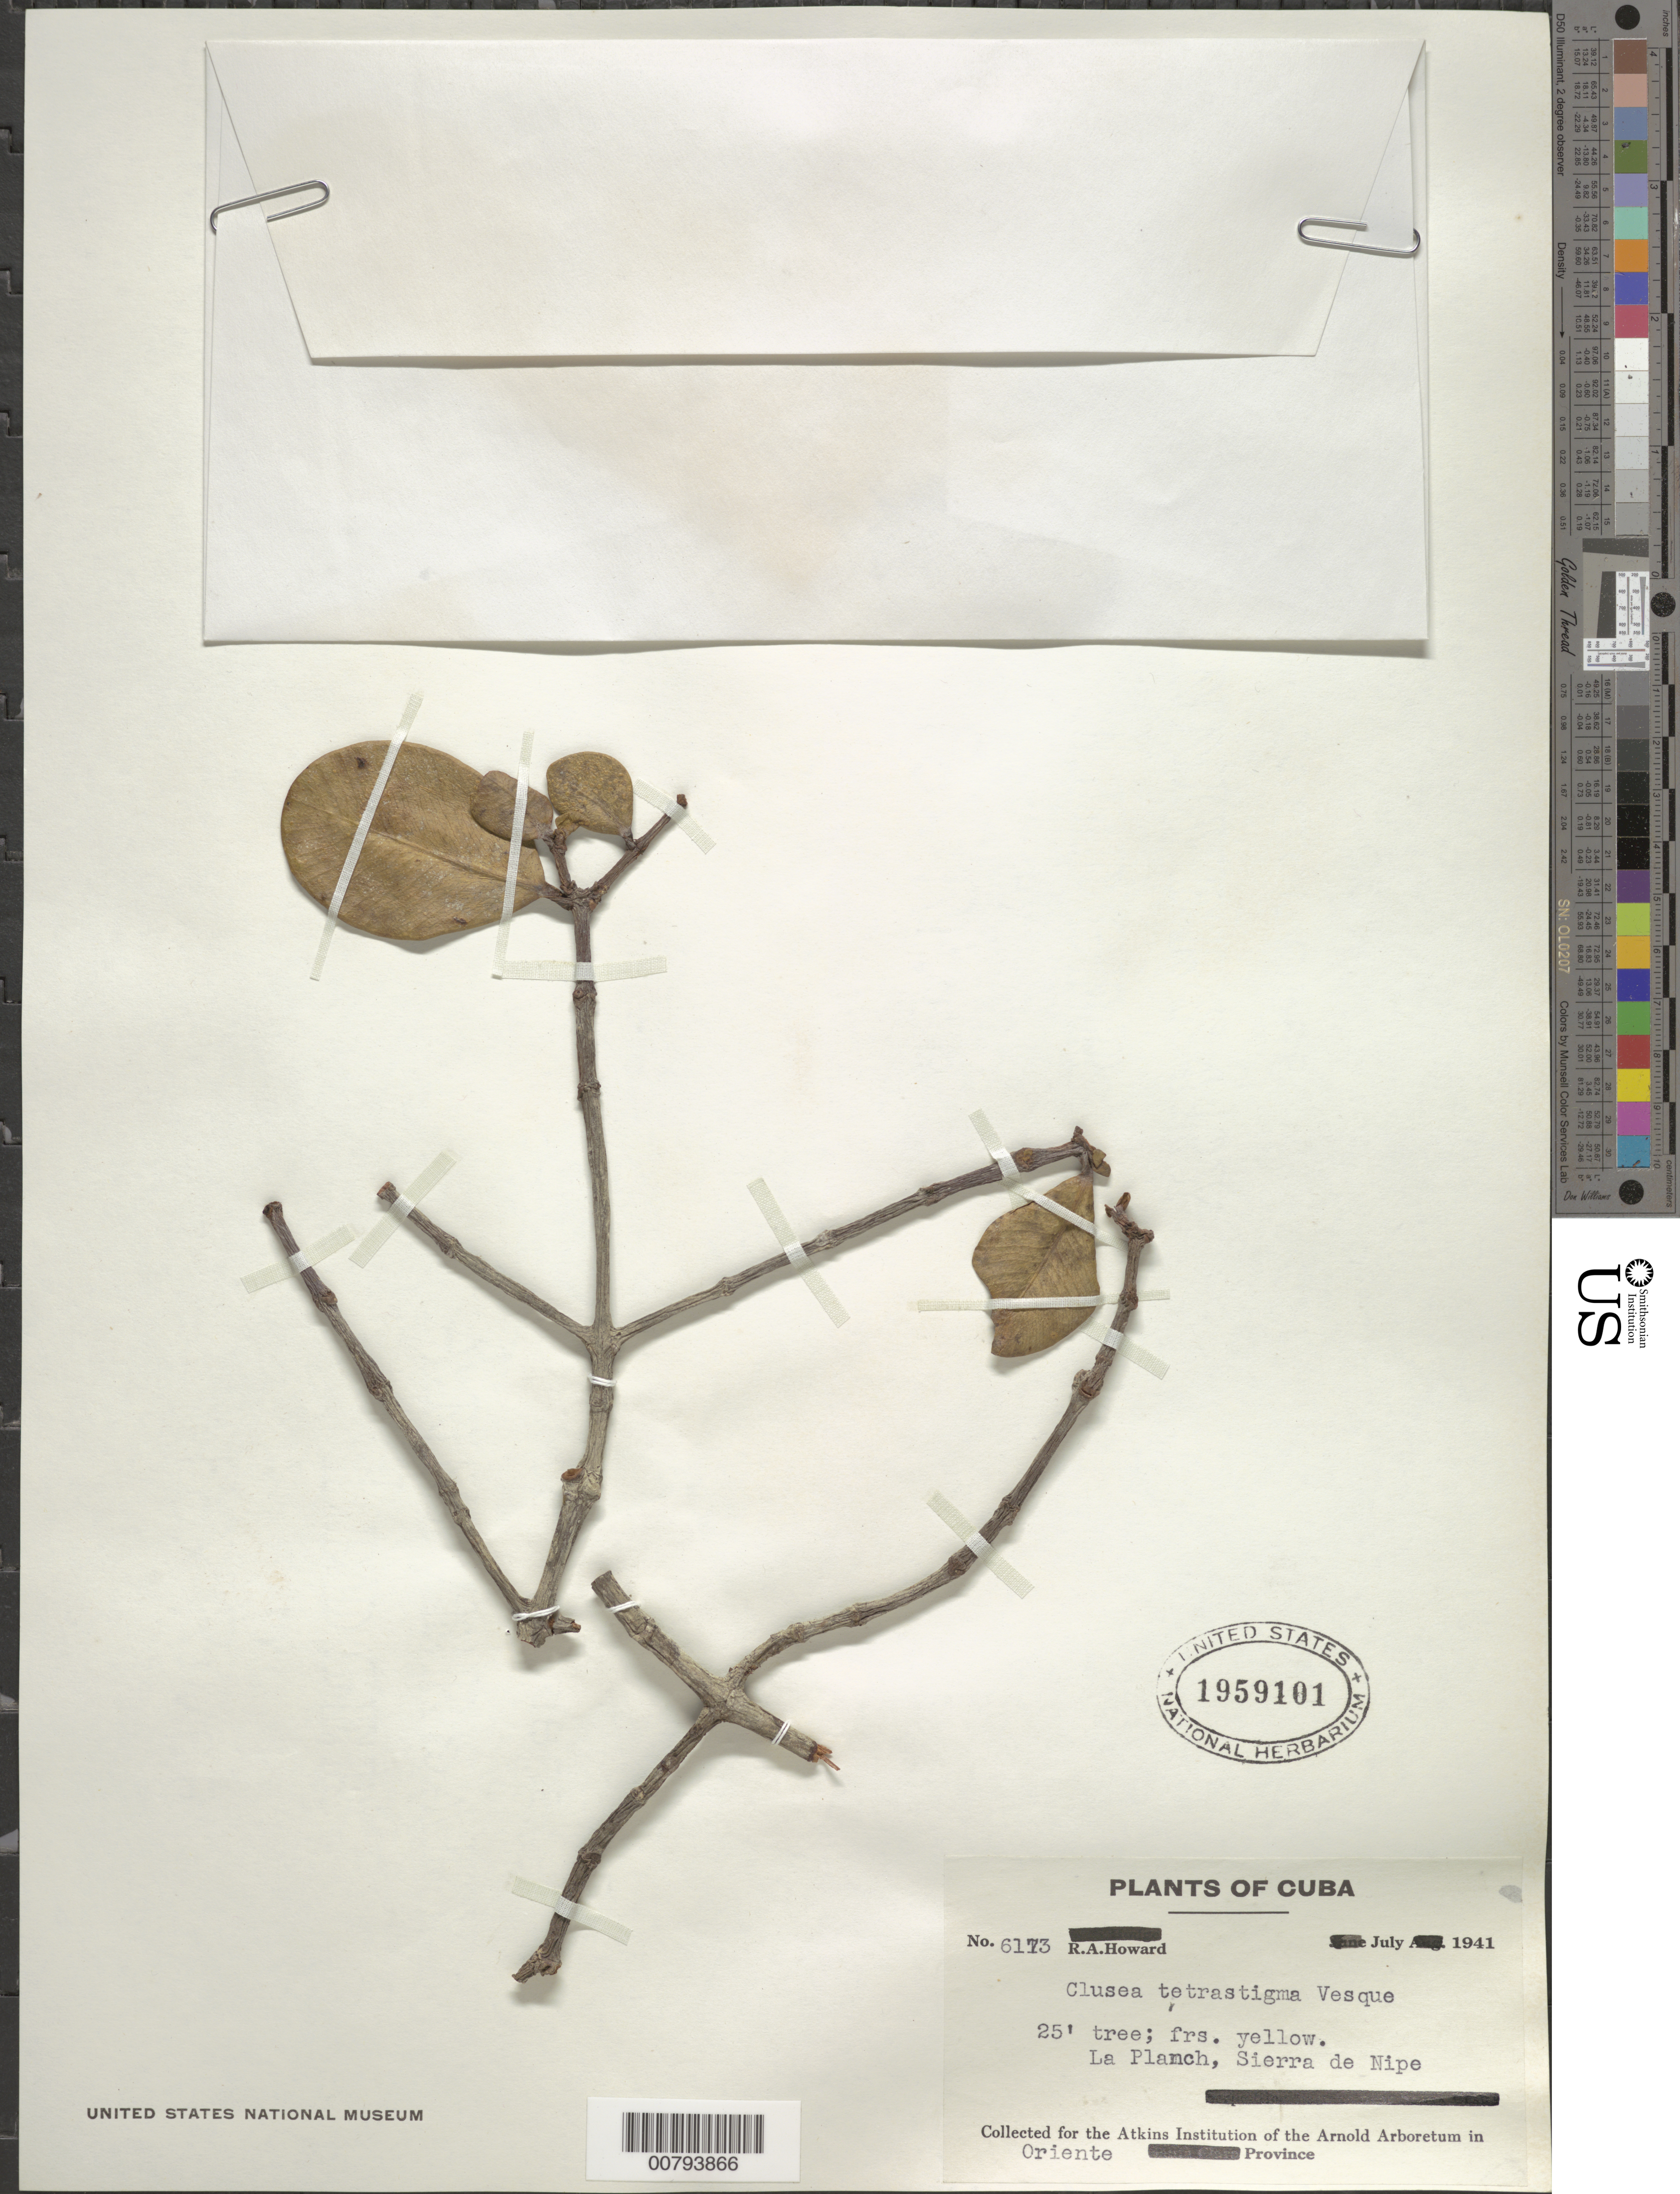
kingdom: Plantae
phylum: Tracheophyta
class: Magnoliopsida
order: Malpighiales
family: Clusiaceae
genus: Clusia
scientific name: Clusia tetrastigma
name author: Vesque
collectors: R. A. Howard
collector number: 6173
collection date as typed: Jul 1941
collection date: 1941-07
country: Cuba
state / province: Oriente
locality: La Planch, Sierra de Nipe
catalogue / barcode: US 1959101